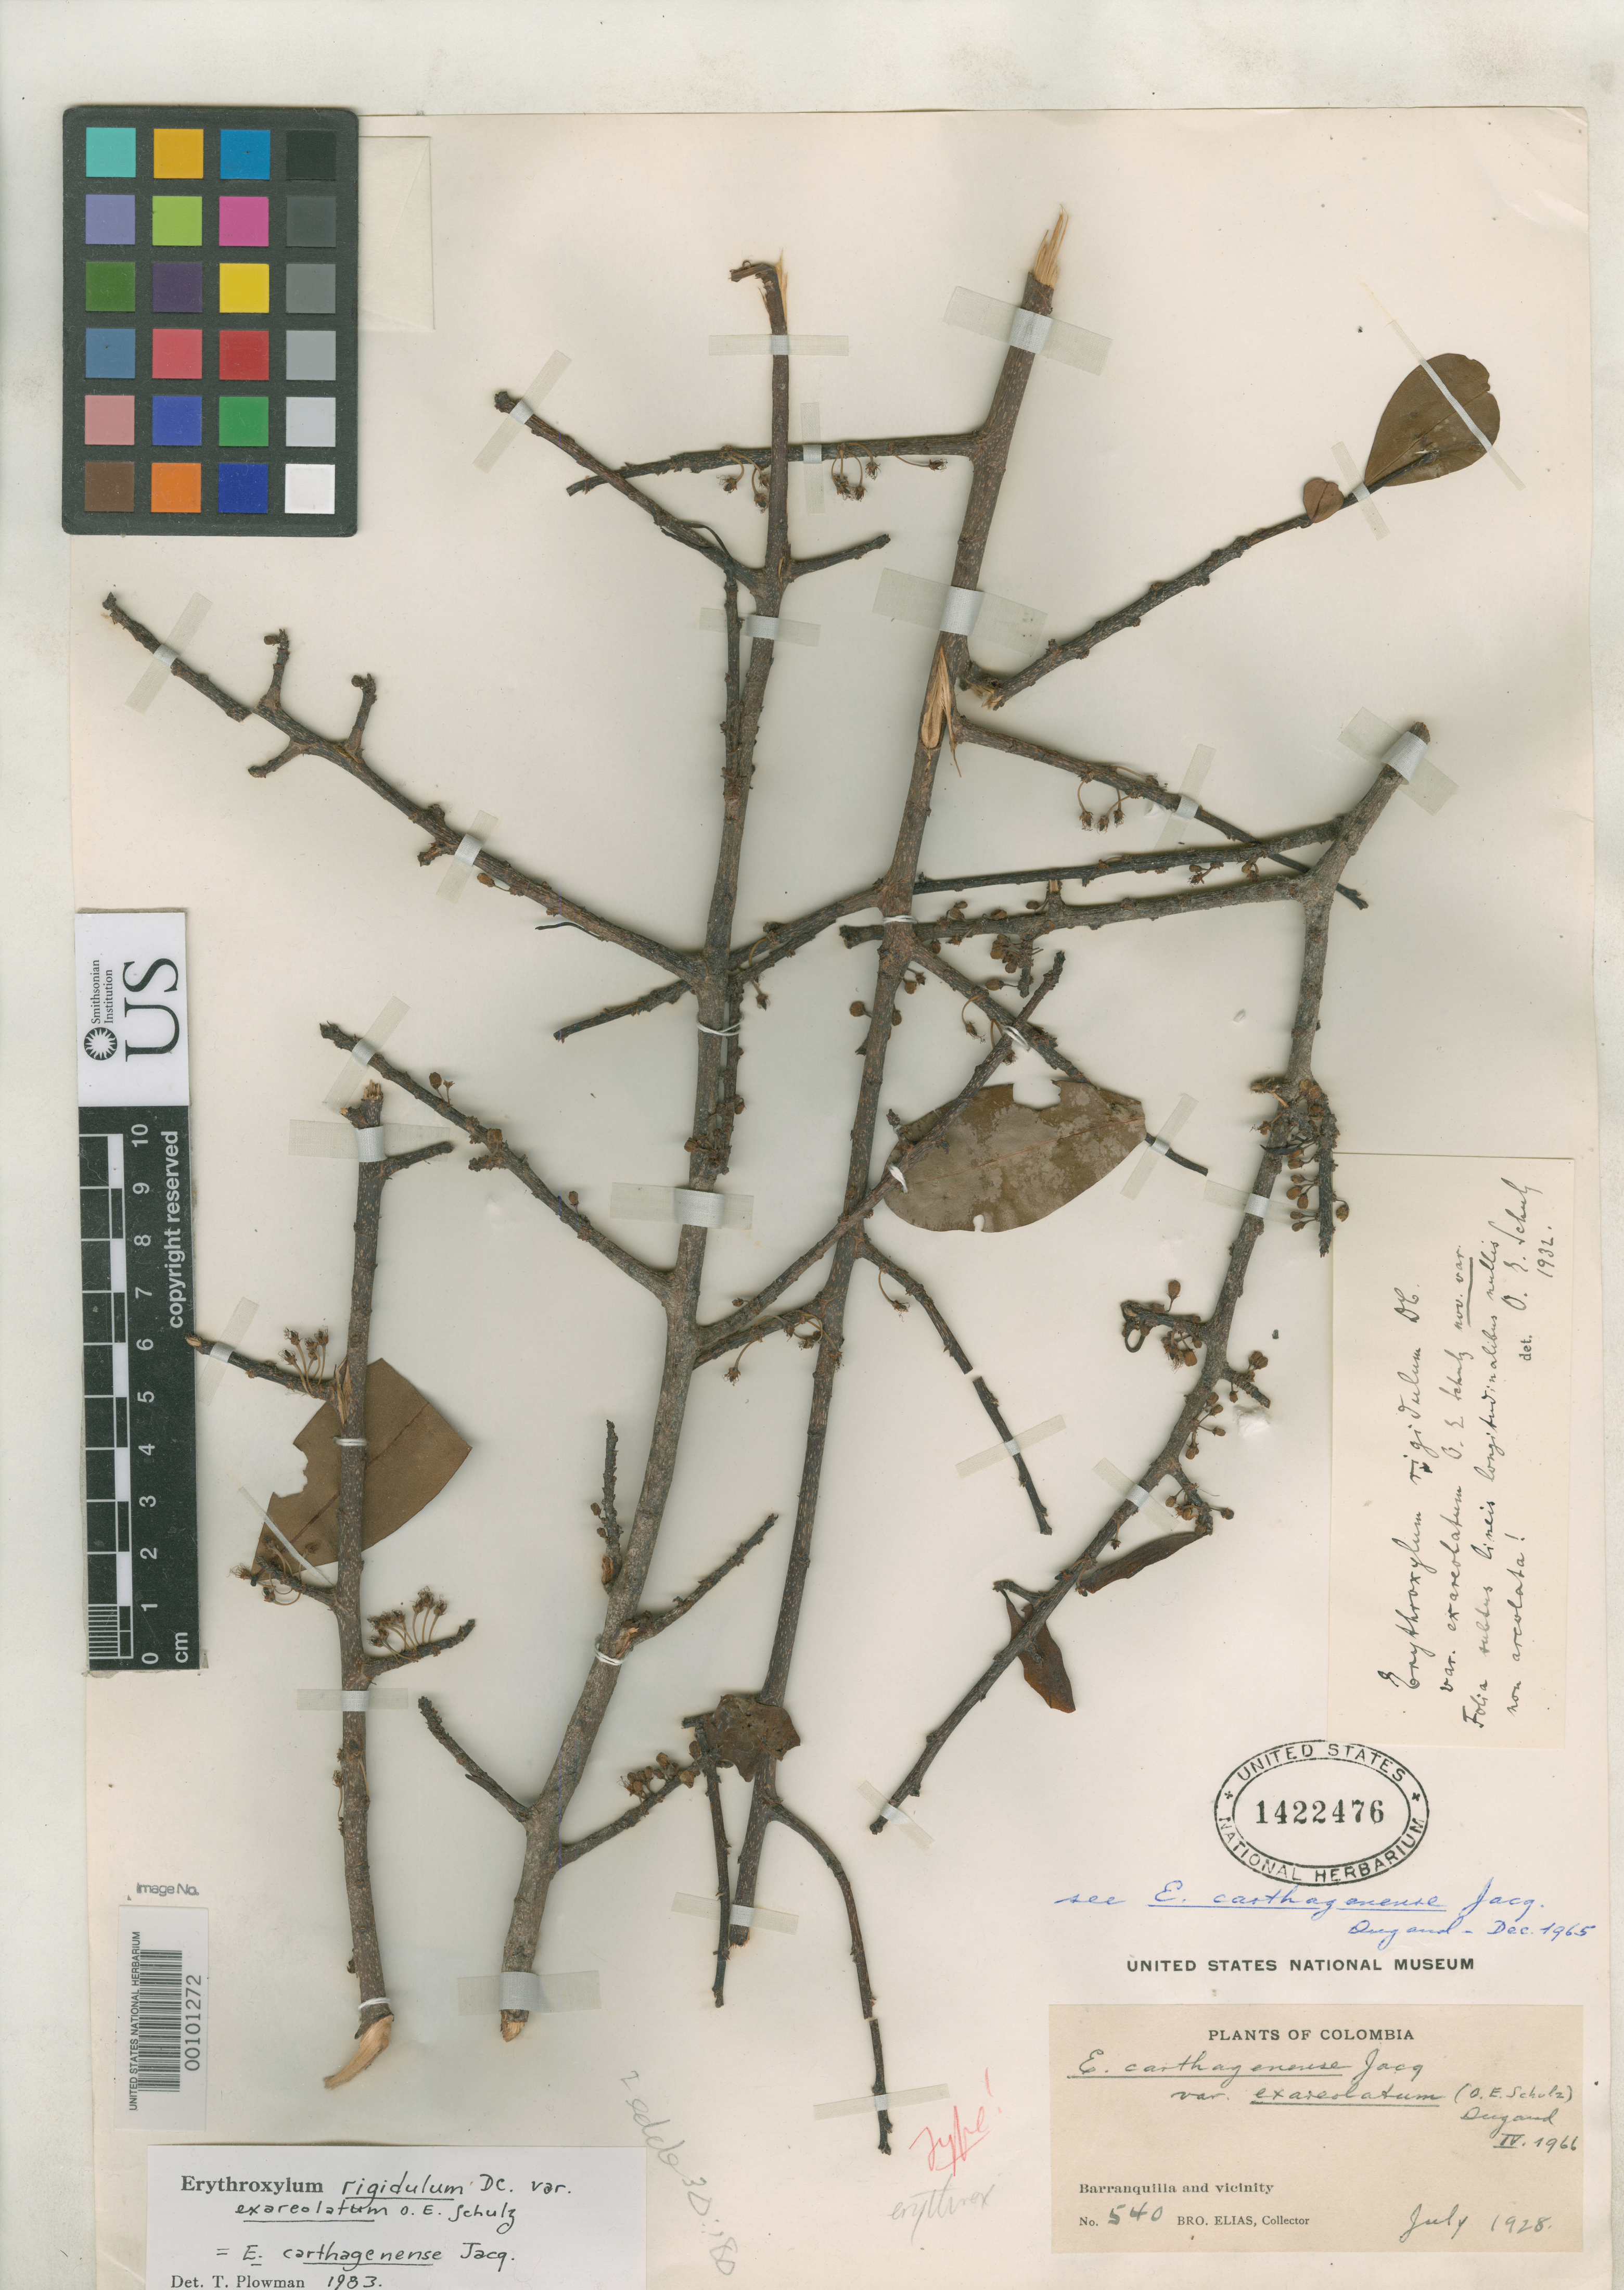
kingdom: Plantae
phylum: Tracheophyta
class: Magnoliopsida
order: Malpighiales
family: Erythroxylaceae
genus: Erythroxylum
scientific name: Erythroxylum rigidulum var. exareolatum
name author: O.E. Schulz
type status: Holotype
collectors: Bro. Elias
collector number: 540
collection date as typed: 1928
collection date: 1928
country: Colombia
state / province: Atlántico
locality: Barranquilla & vicinity.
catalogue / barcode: US 1422476